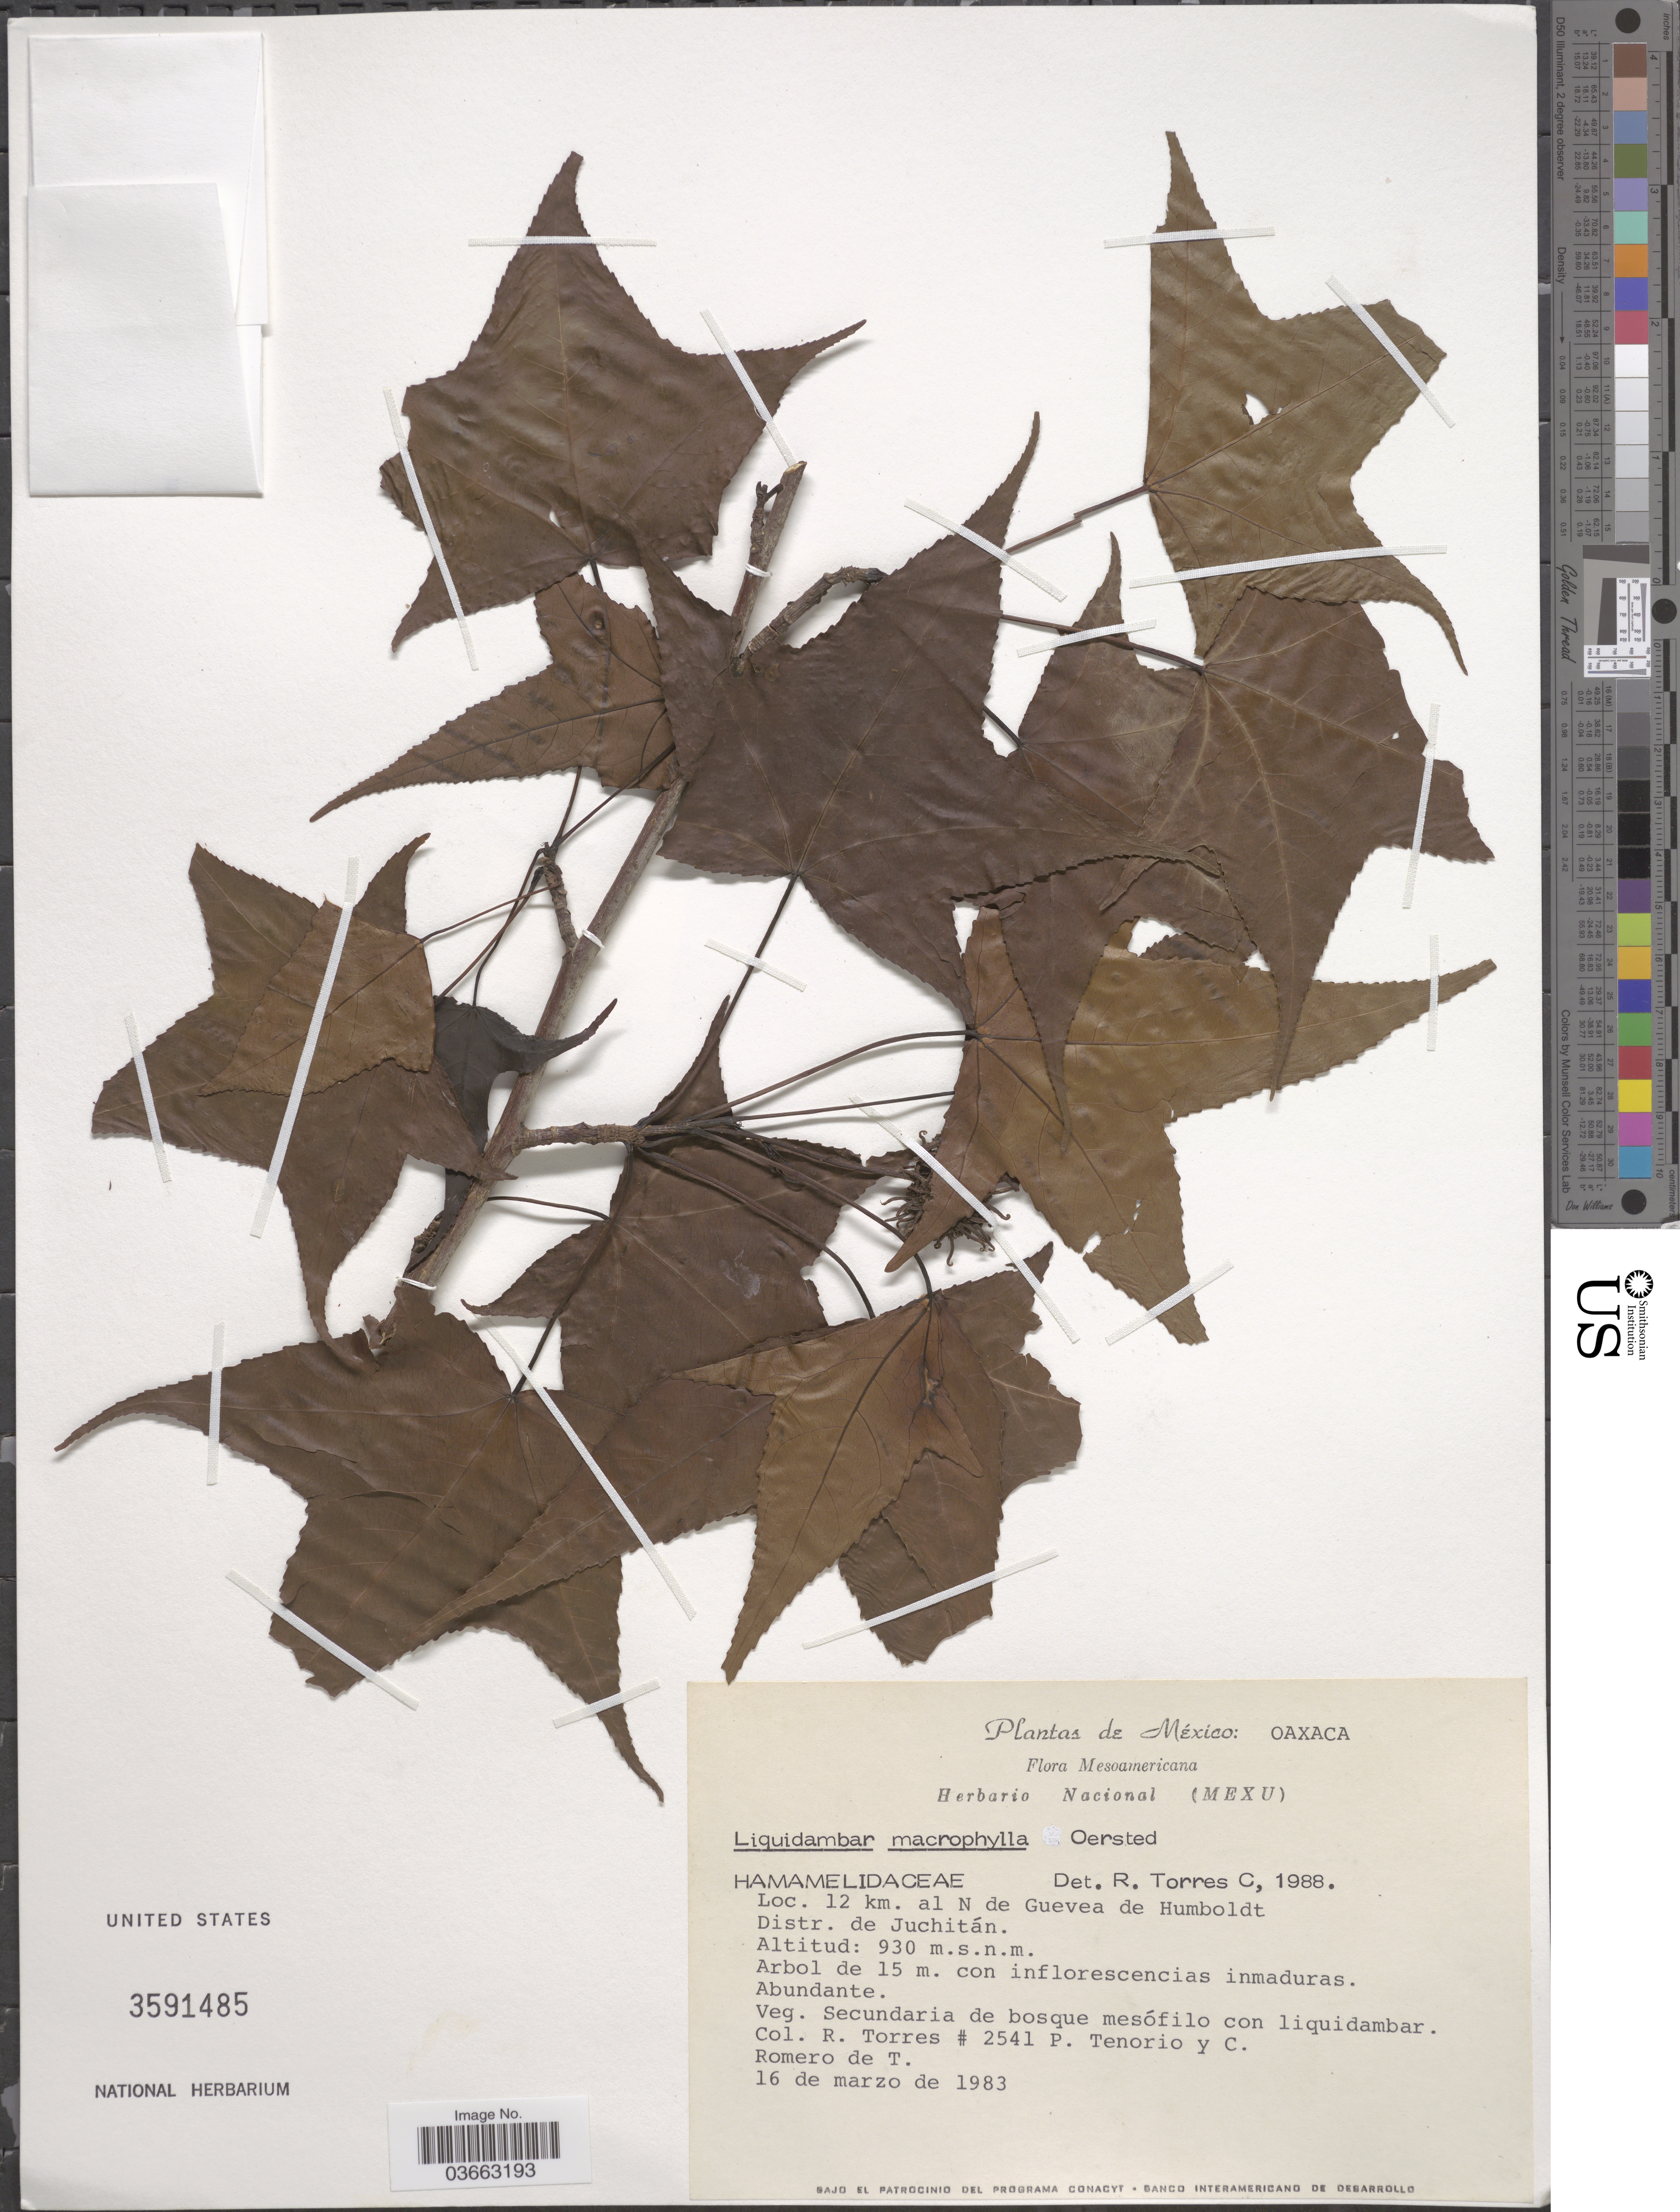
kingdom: Plantae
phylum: Tracheophyta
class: Magnoliopsida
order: Saxifragales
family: Altingiaceae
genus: Liquidambar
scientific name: Liquidambar macrophylla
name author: Oerst.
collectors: R. Torres, Tenorio, P. & C. Romero de T.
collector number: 2541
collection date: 1983-03-16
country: Mexico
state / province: Oaxaca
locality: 12 km. al N de Guevea de Humboldt. Distr. de Juchitán.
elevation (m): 930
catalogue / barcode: US 3591485